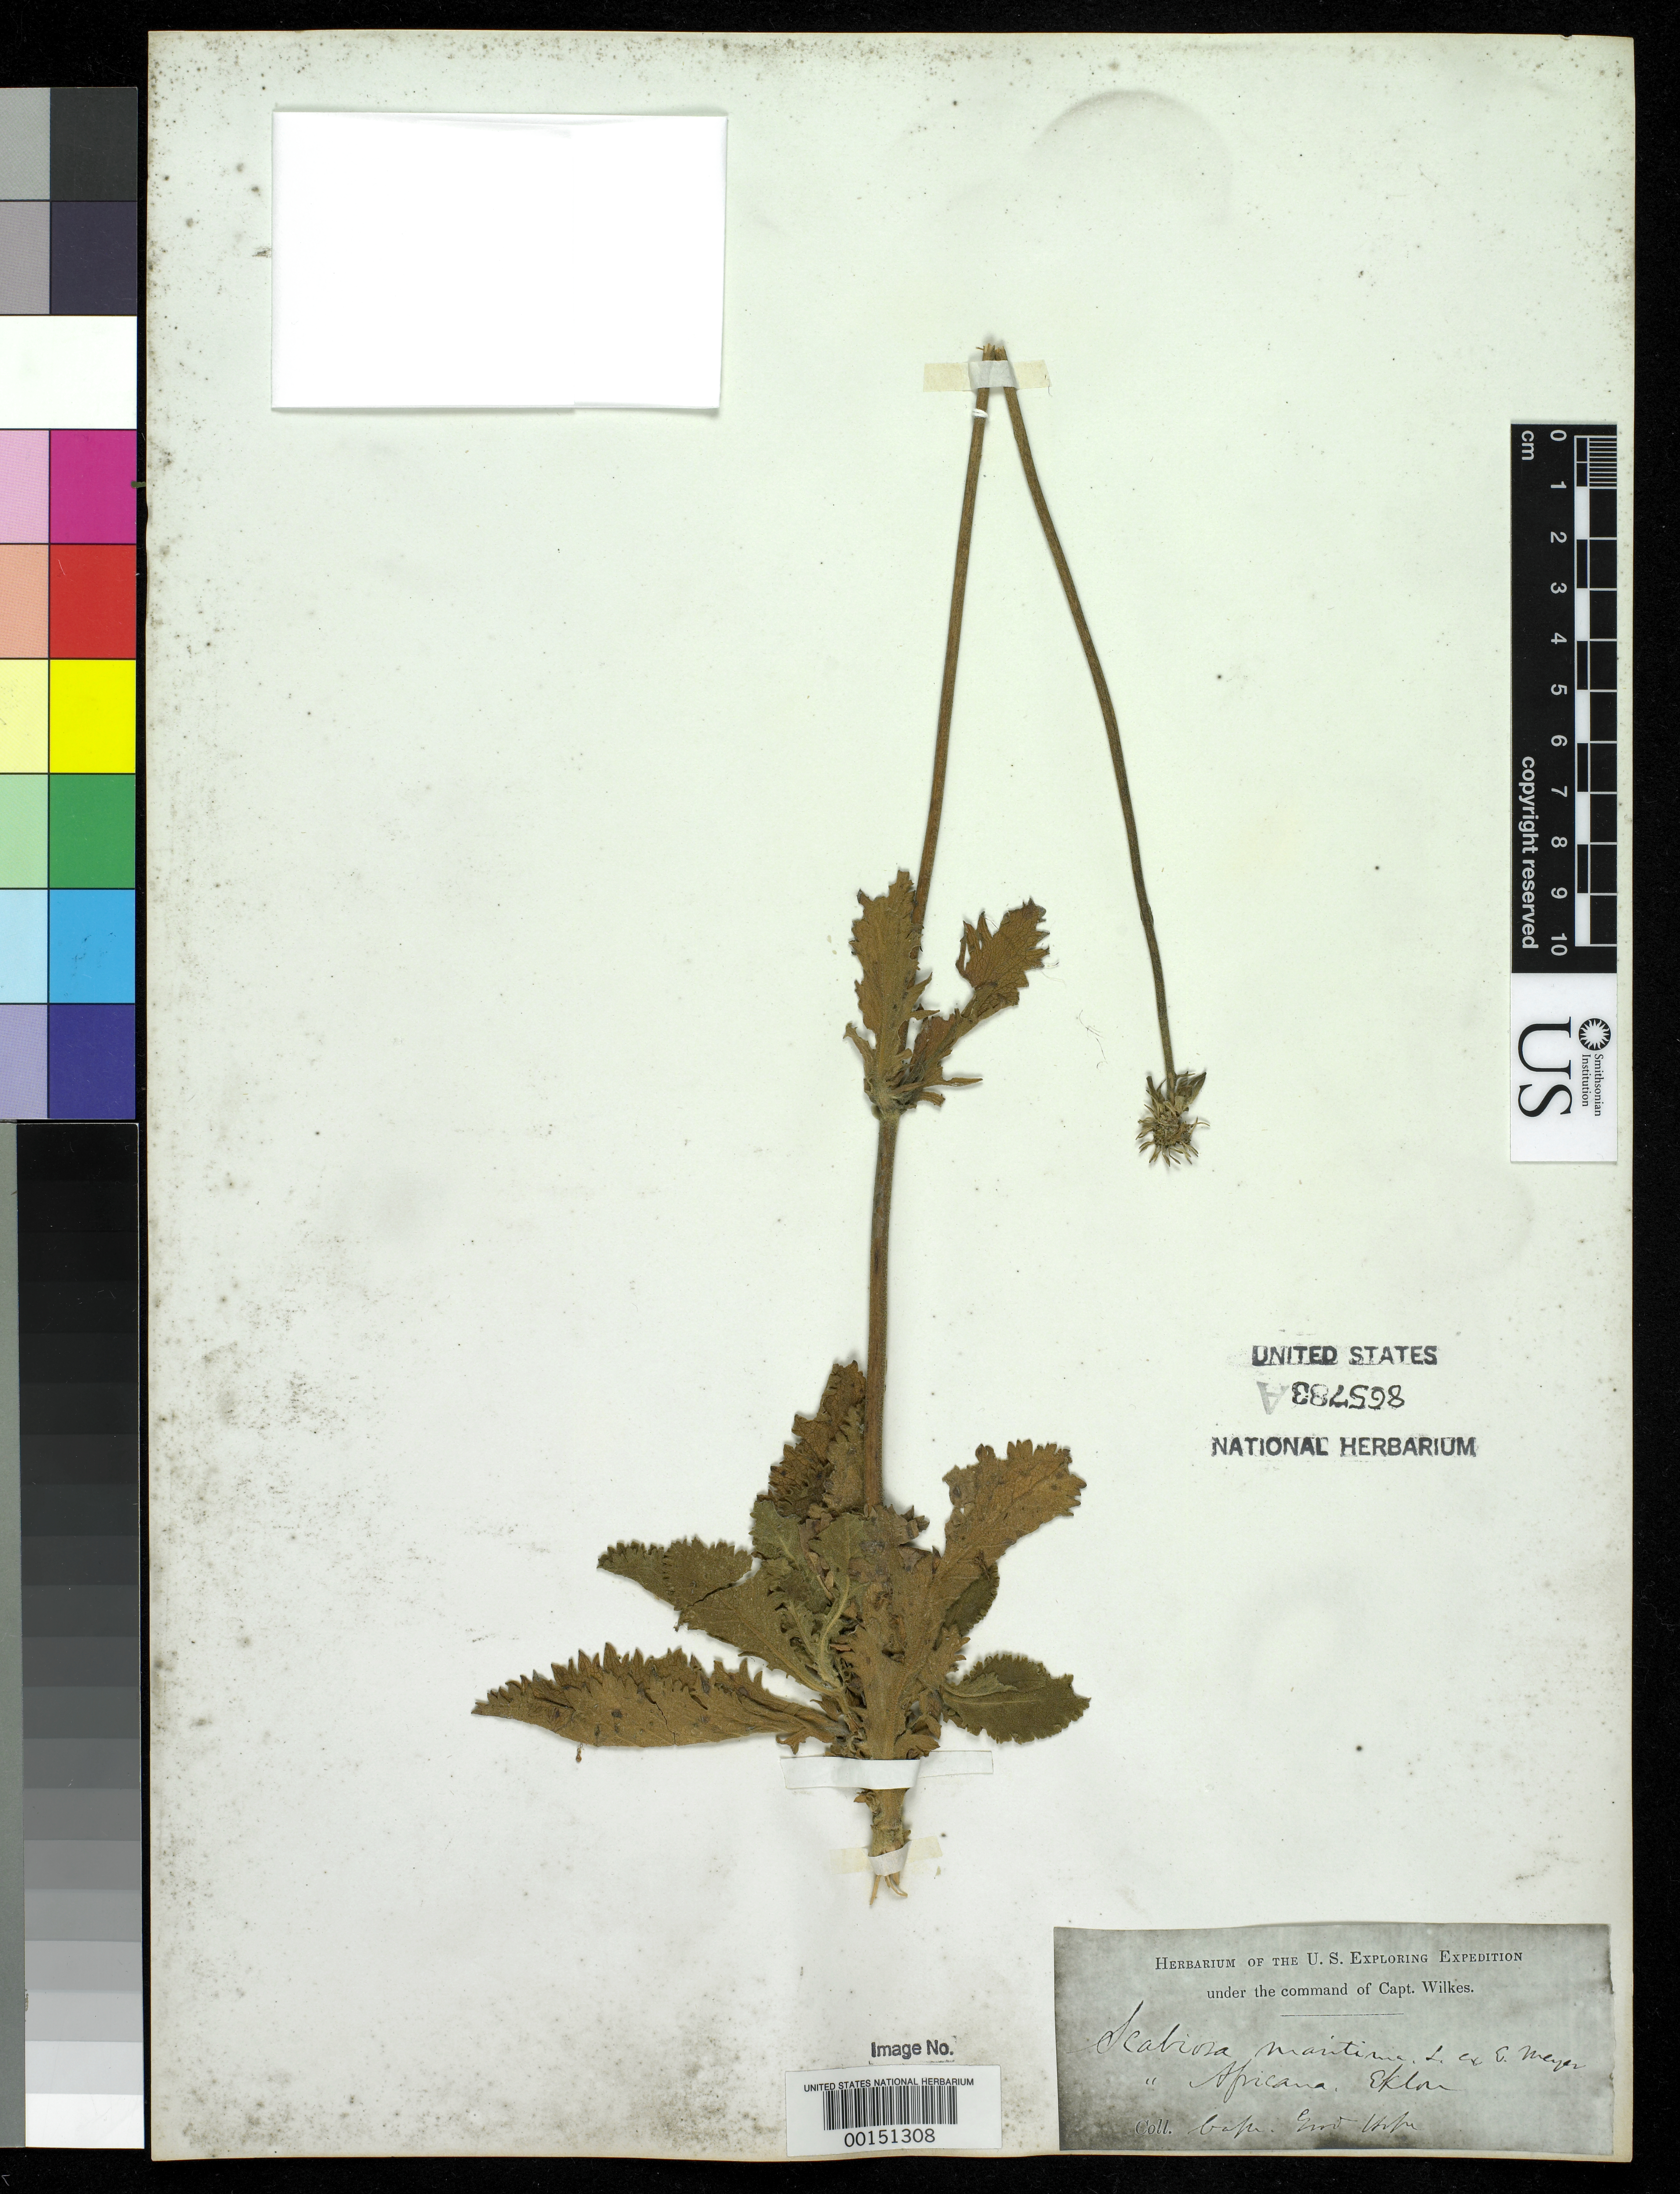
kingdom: Plantae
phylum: Tracheophyta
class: Magnoliopsida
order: Dipsacales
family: Caprifoliaceae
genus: Scabiosa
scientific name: Scabiosa maritima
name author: L.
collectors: Wilkes Explor. Exped.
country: South Africa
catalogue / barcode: US 865783A